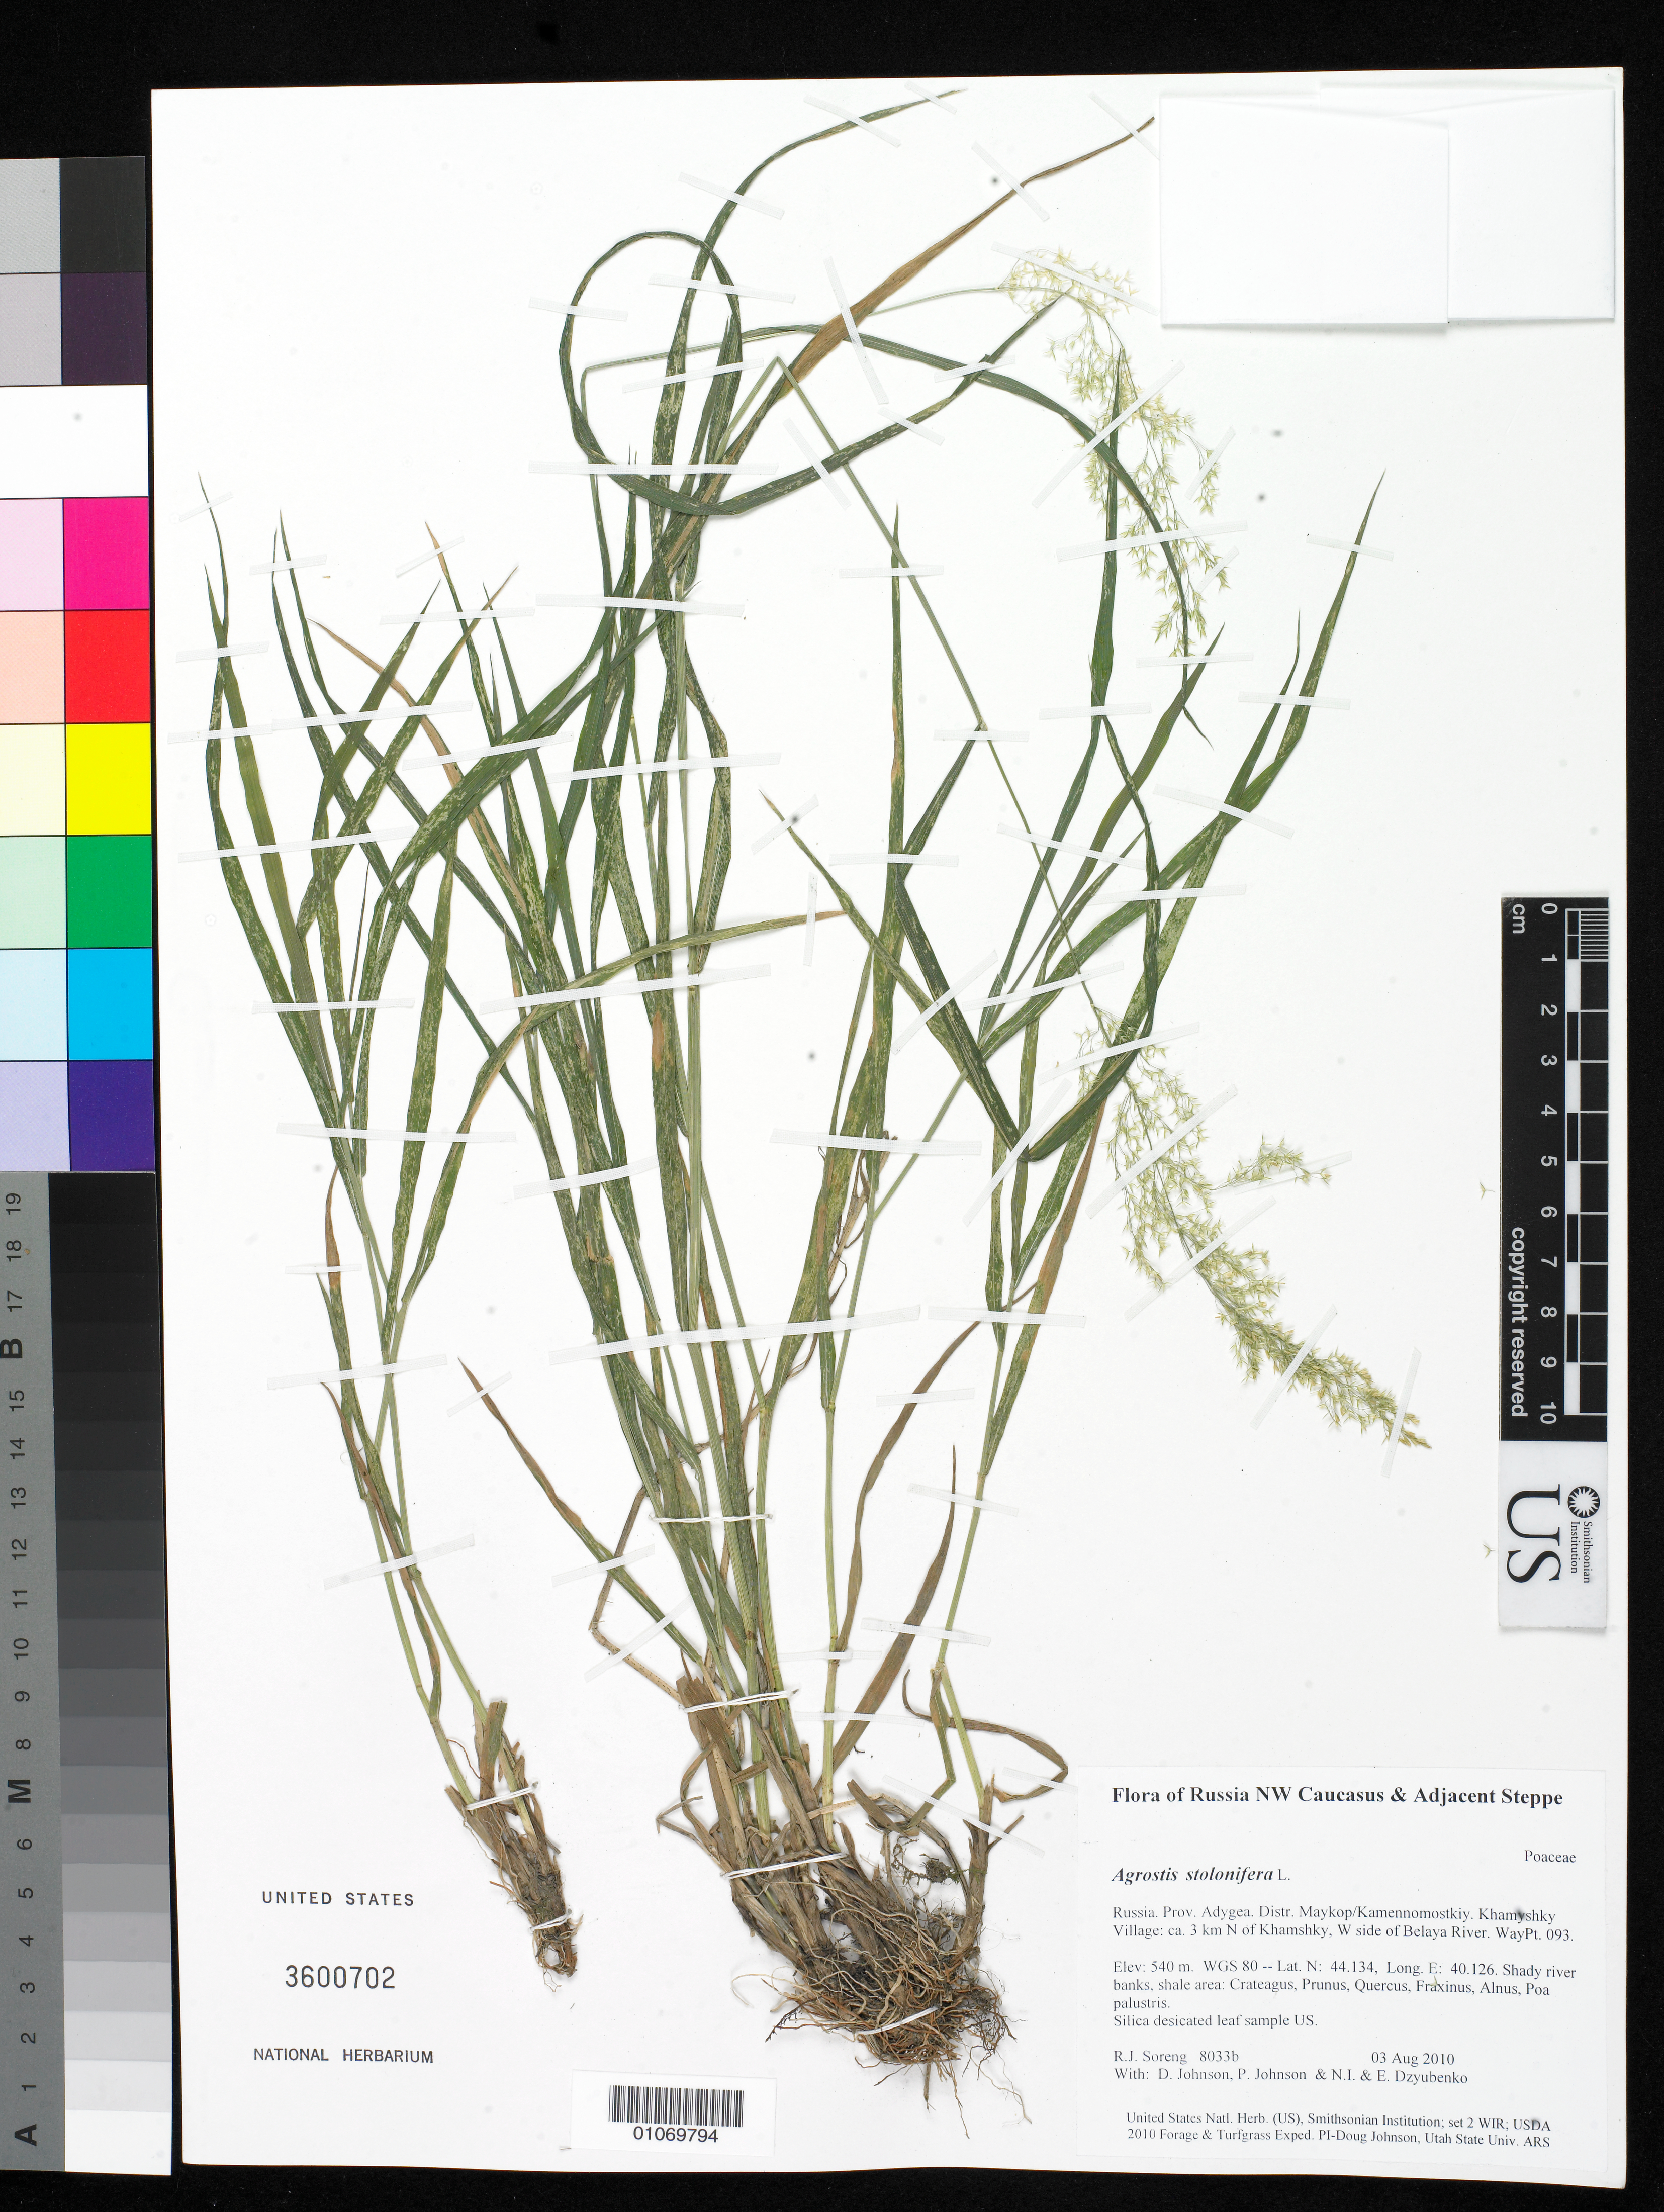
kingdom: Plantae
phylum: Tracheophyta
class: Liliopsida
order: Poales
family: Poaceae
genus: Agrostis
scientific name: Agrostis gigantea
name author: Roth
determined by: Soreng, Robert J., Research Associate (BOT), Smithsonian Institution - National Museum of Natural History (UNITED STATES)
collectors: R. J. Soreng, D. Johnson, P. Johnson, N. Dzyubenko & E. Dzyubenko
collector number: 8033-b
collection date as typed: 03 Aug 2010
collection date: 2010-08-03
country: Russian Federation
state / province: Adygea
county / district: Maykop/Kamennomostkiy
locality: Khamyshky Village: ca. 3 km N of Khamshky, W side of Belaya River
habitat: Shady river banks, shale area: Crateagus, Prunus, Quercus, Fraxinus, Alnus, Poa palustris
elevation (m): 540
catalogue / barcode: US 3600702